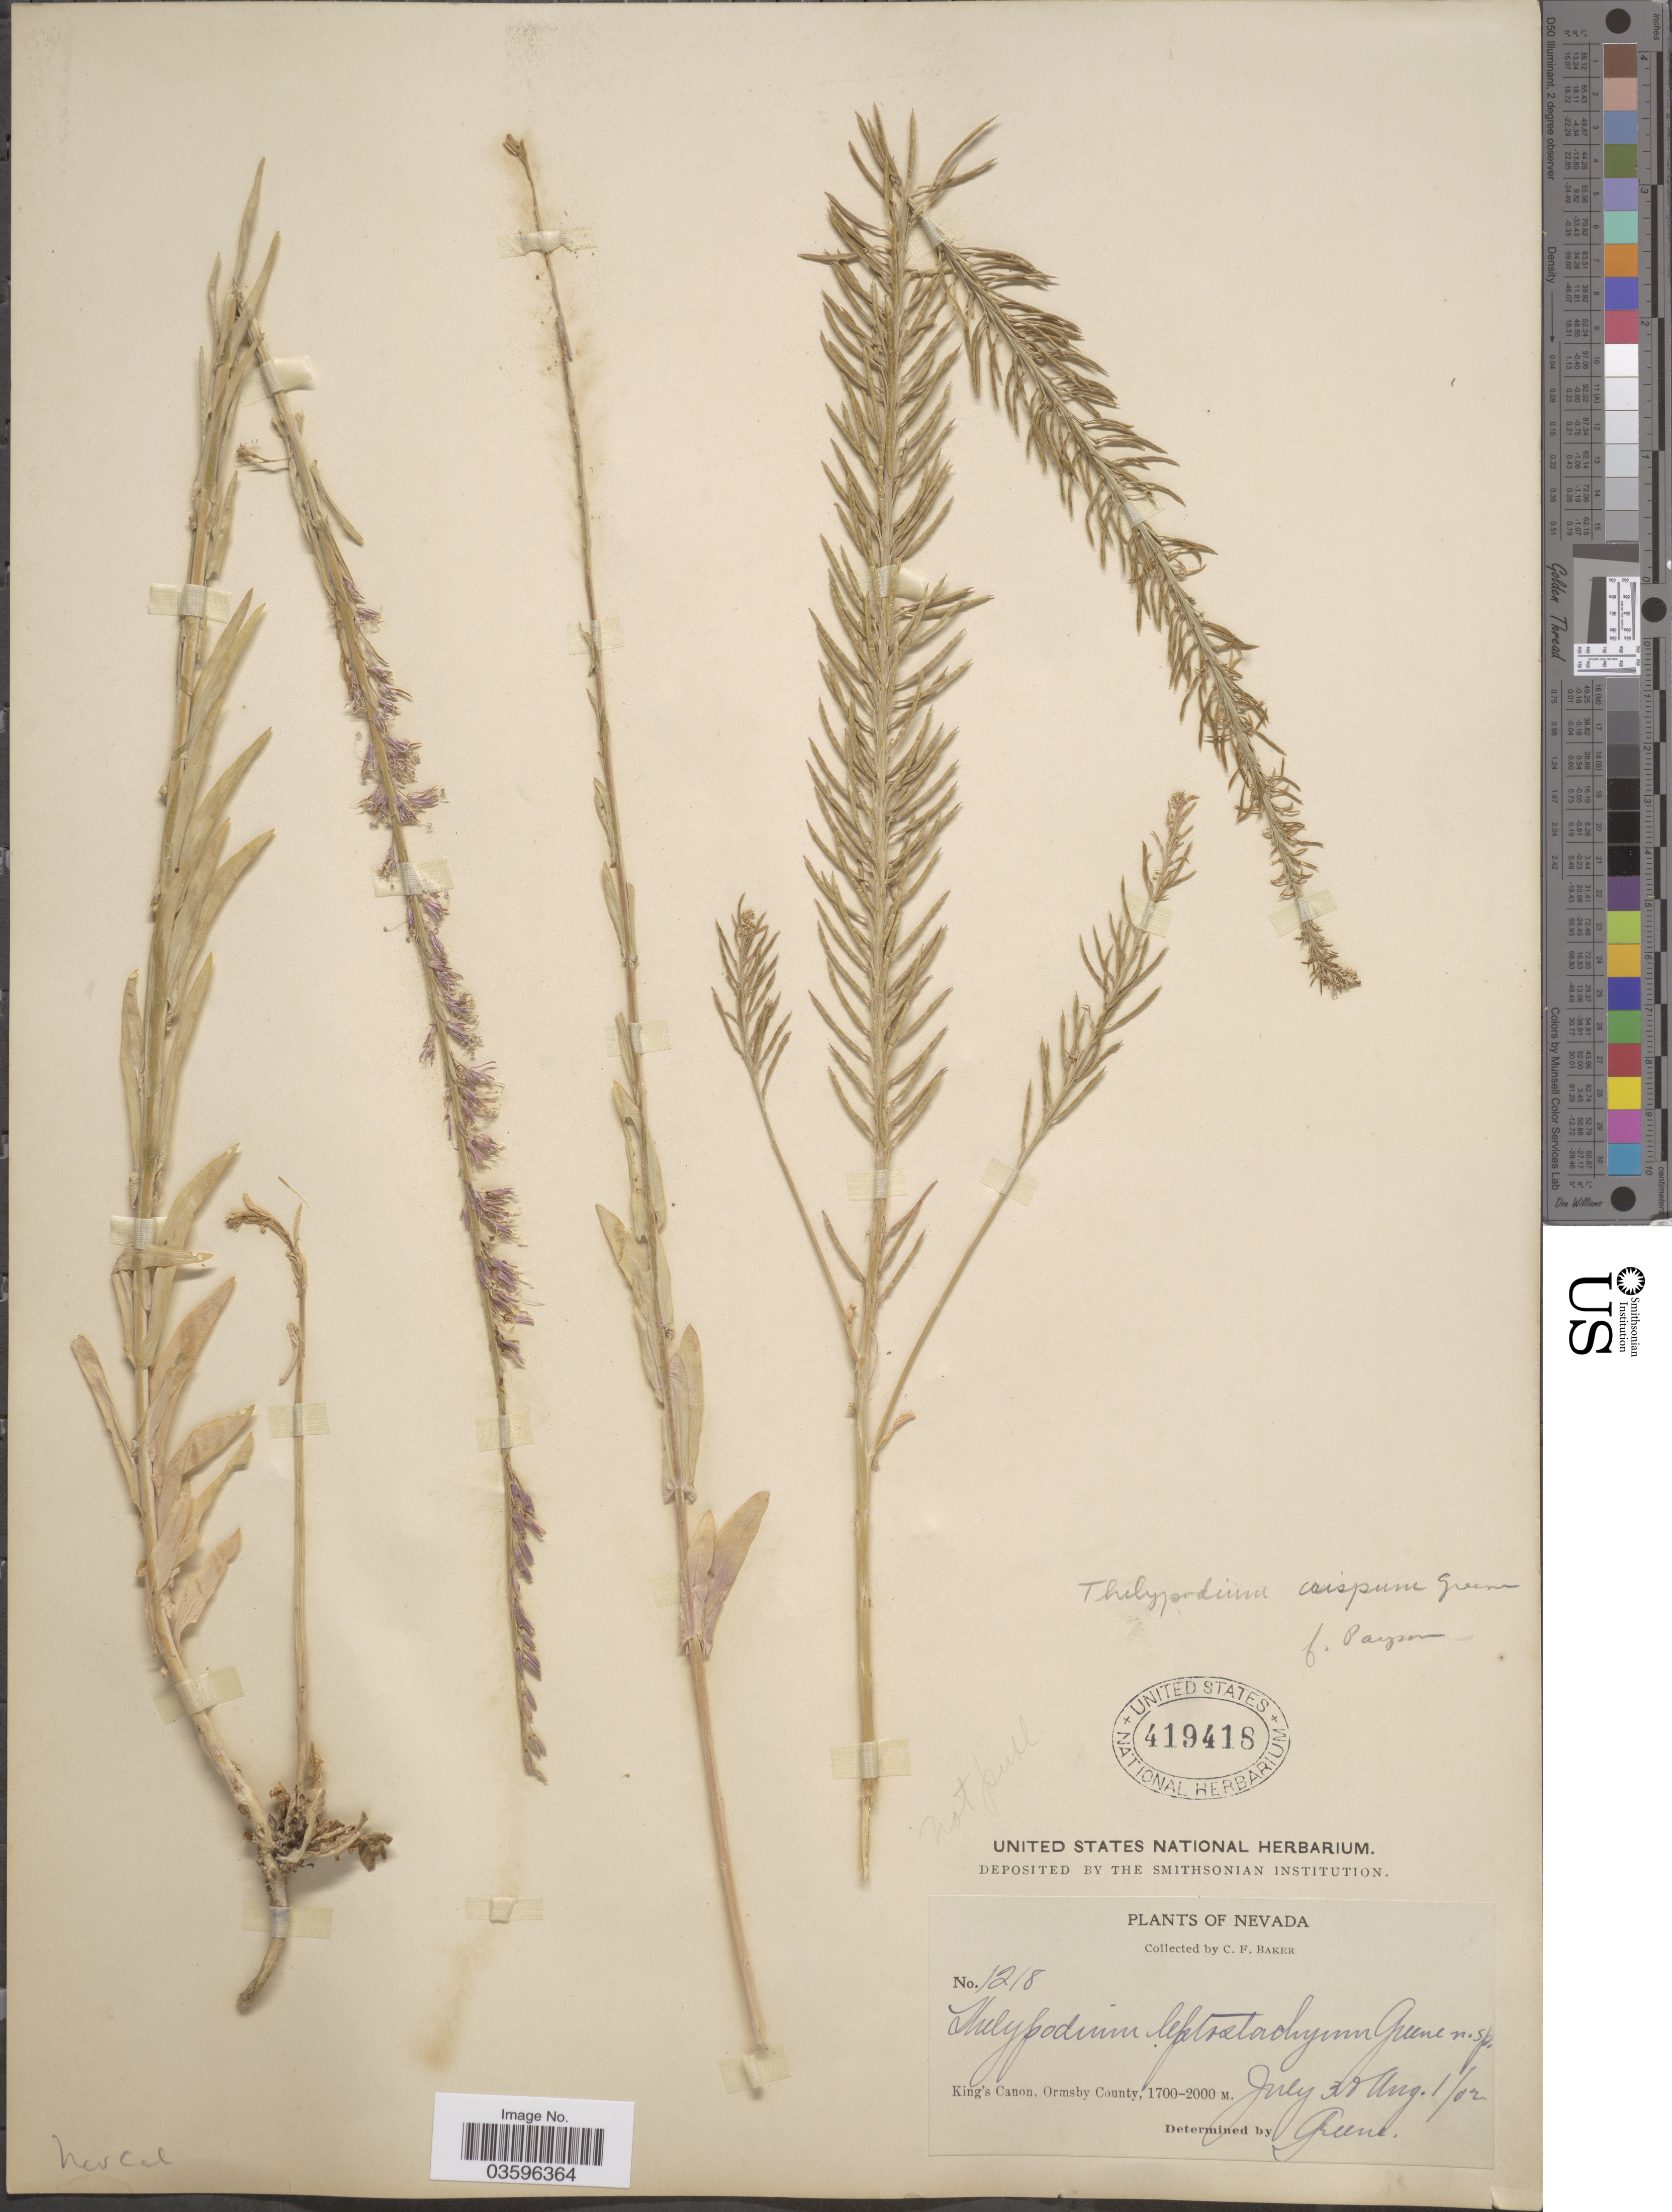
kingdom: Plantae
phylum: Tracheophyta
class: Magnoliopsida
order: Brassicales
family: Brassicaceae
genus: Thelypodium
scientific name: Thelypodium crispum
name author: Greene ex Payson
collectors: C. F. Baker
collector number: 1218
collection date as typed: Transcribed d/m/y: 30/7/2 to 1/8/2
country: United States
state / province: Nevada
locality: King's Canon, Ormsby County.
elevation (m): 1700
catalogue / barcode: US 419418